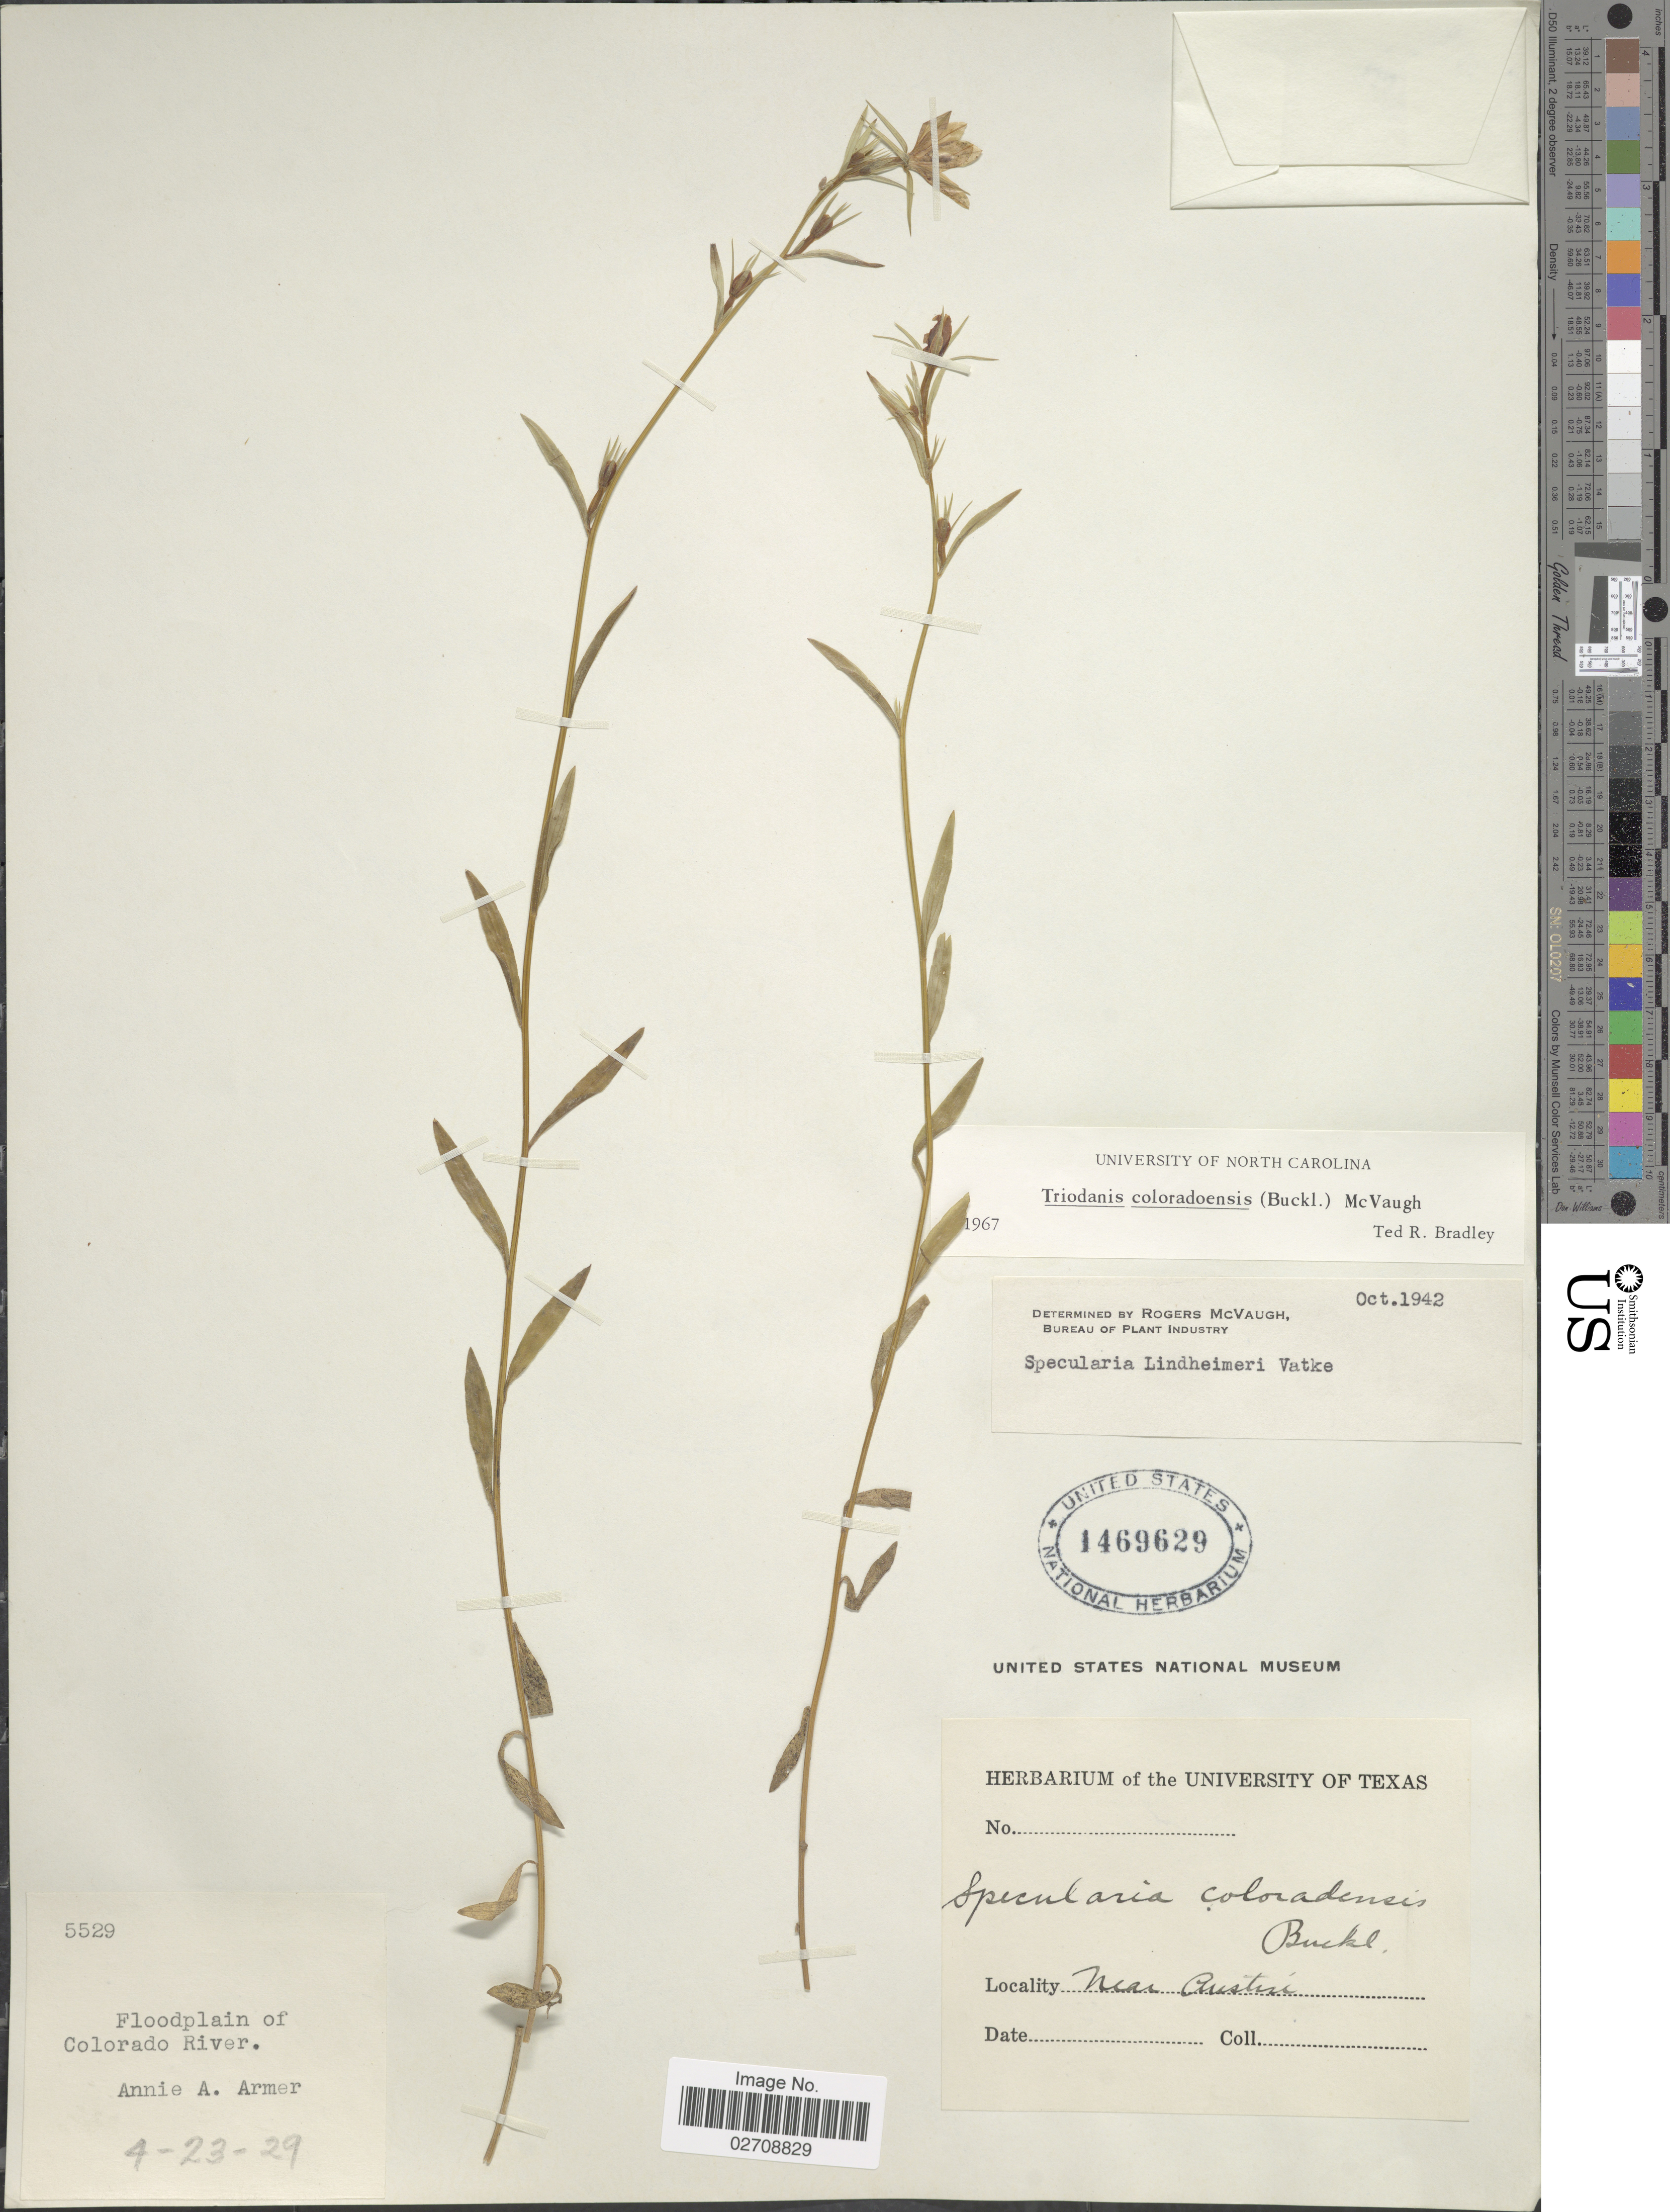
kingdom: Plantae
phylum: Tracheophyta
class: Magnoliopsida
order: Asterales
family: Campanulaceae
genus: Triodanis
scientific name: Triodanis coloradoensis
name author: (Buckley) McVaugh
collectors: A. Armer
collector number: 5529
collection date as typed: Transcribed d/m/y: 23/4/29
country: United States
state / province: Texas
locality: Near Austin, Floodplain of Colorado River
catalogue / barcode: US 1469629